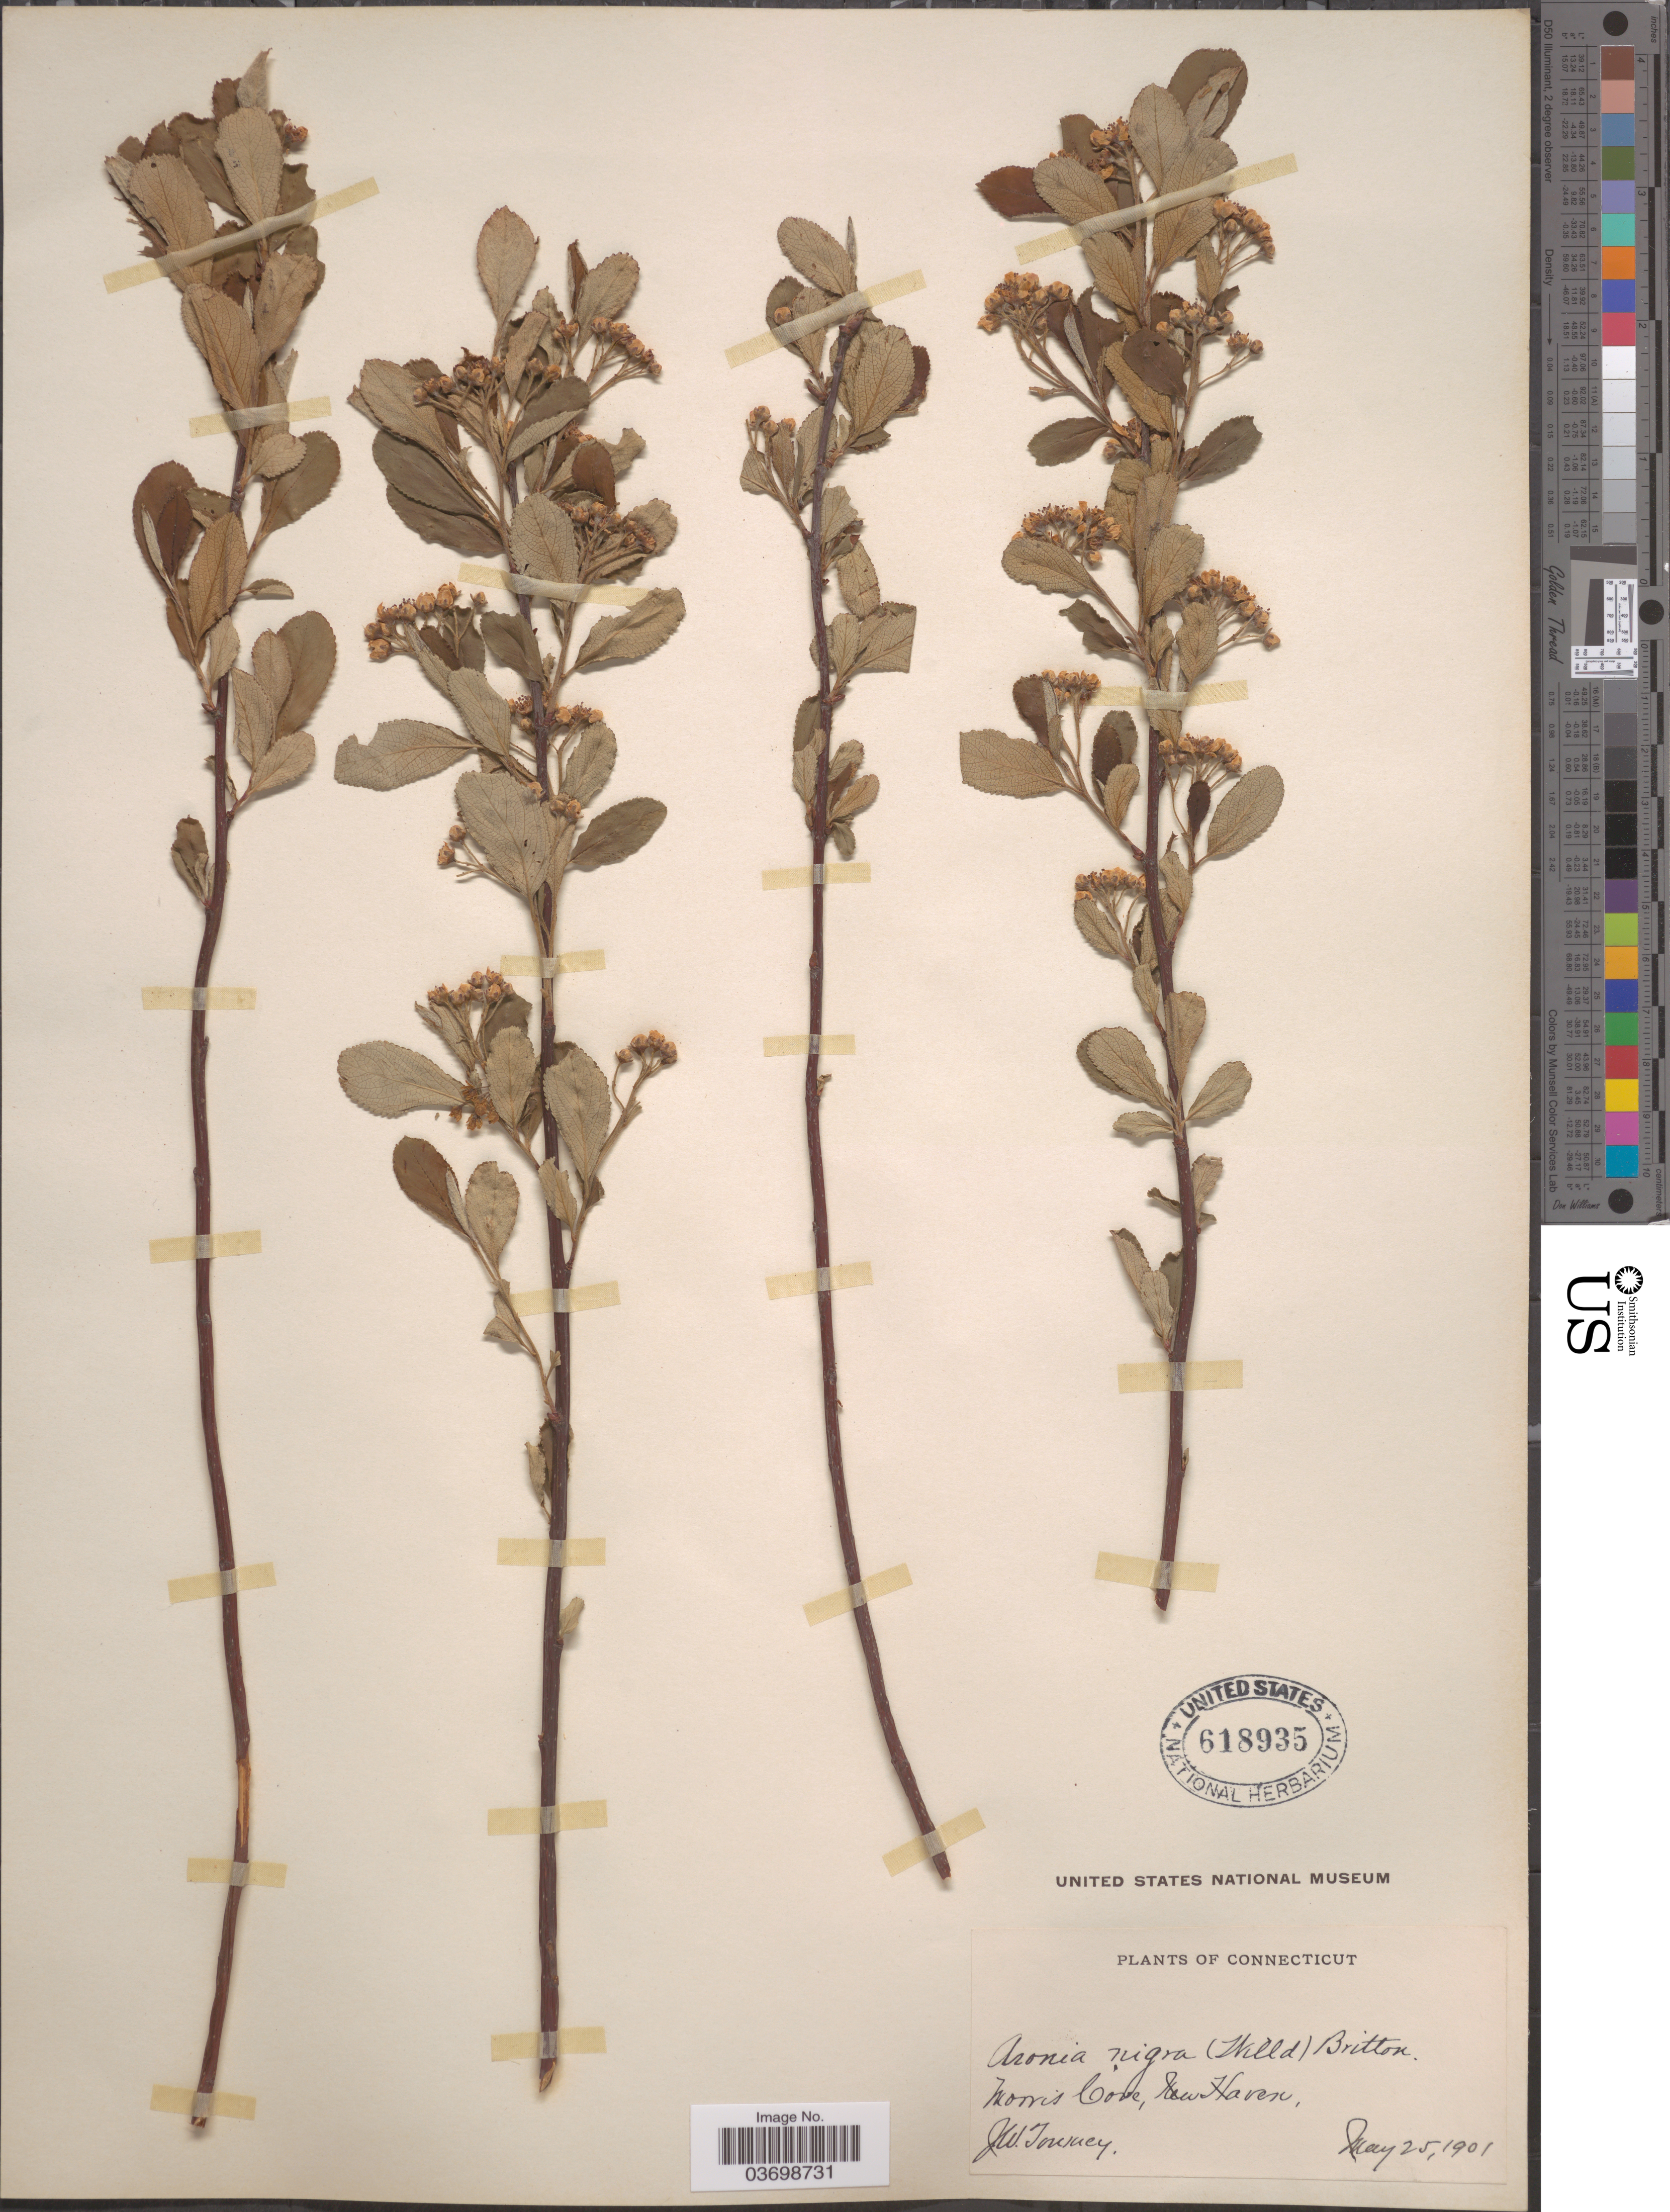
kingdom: Plantae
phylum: Tracheophyta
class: Magnoliopsida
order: Rosales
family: Rosaceae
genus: Aronia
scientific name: Aronia x prunifolia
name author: (Marshall) Rehder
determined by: Strong, M. T., (US), Smithsonian Institution - National Museum of Natural History (UNITED STATES)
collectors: J. W. Toumey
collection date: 1901-05-25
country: United States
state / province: Connecticut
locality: Morris Cove, New Haven.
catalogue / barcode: US 618935